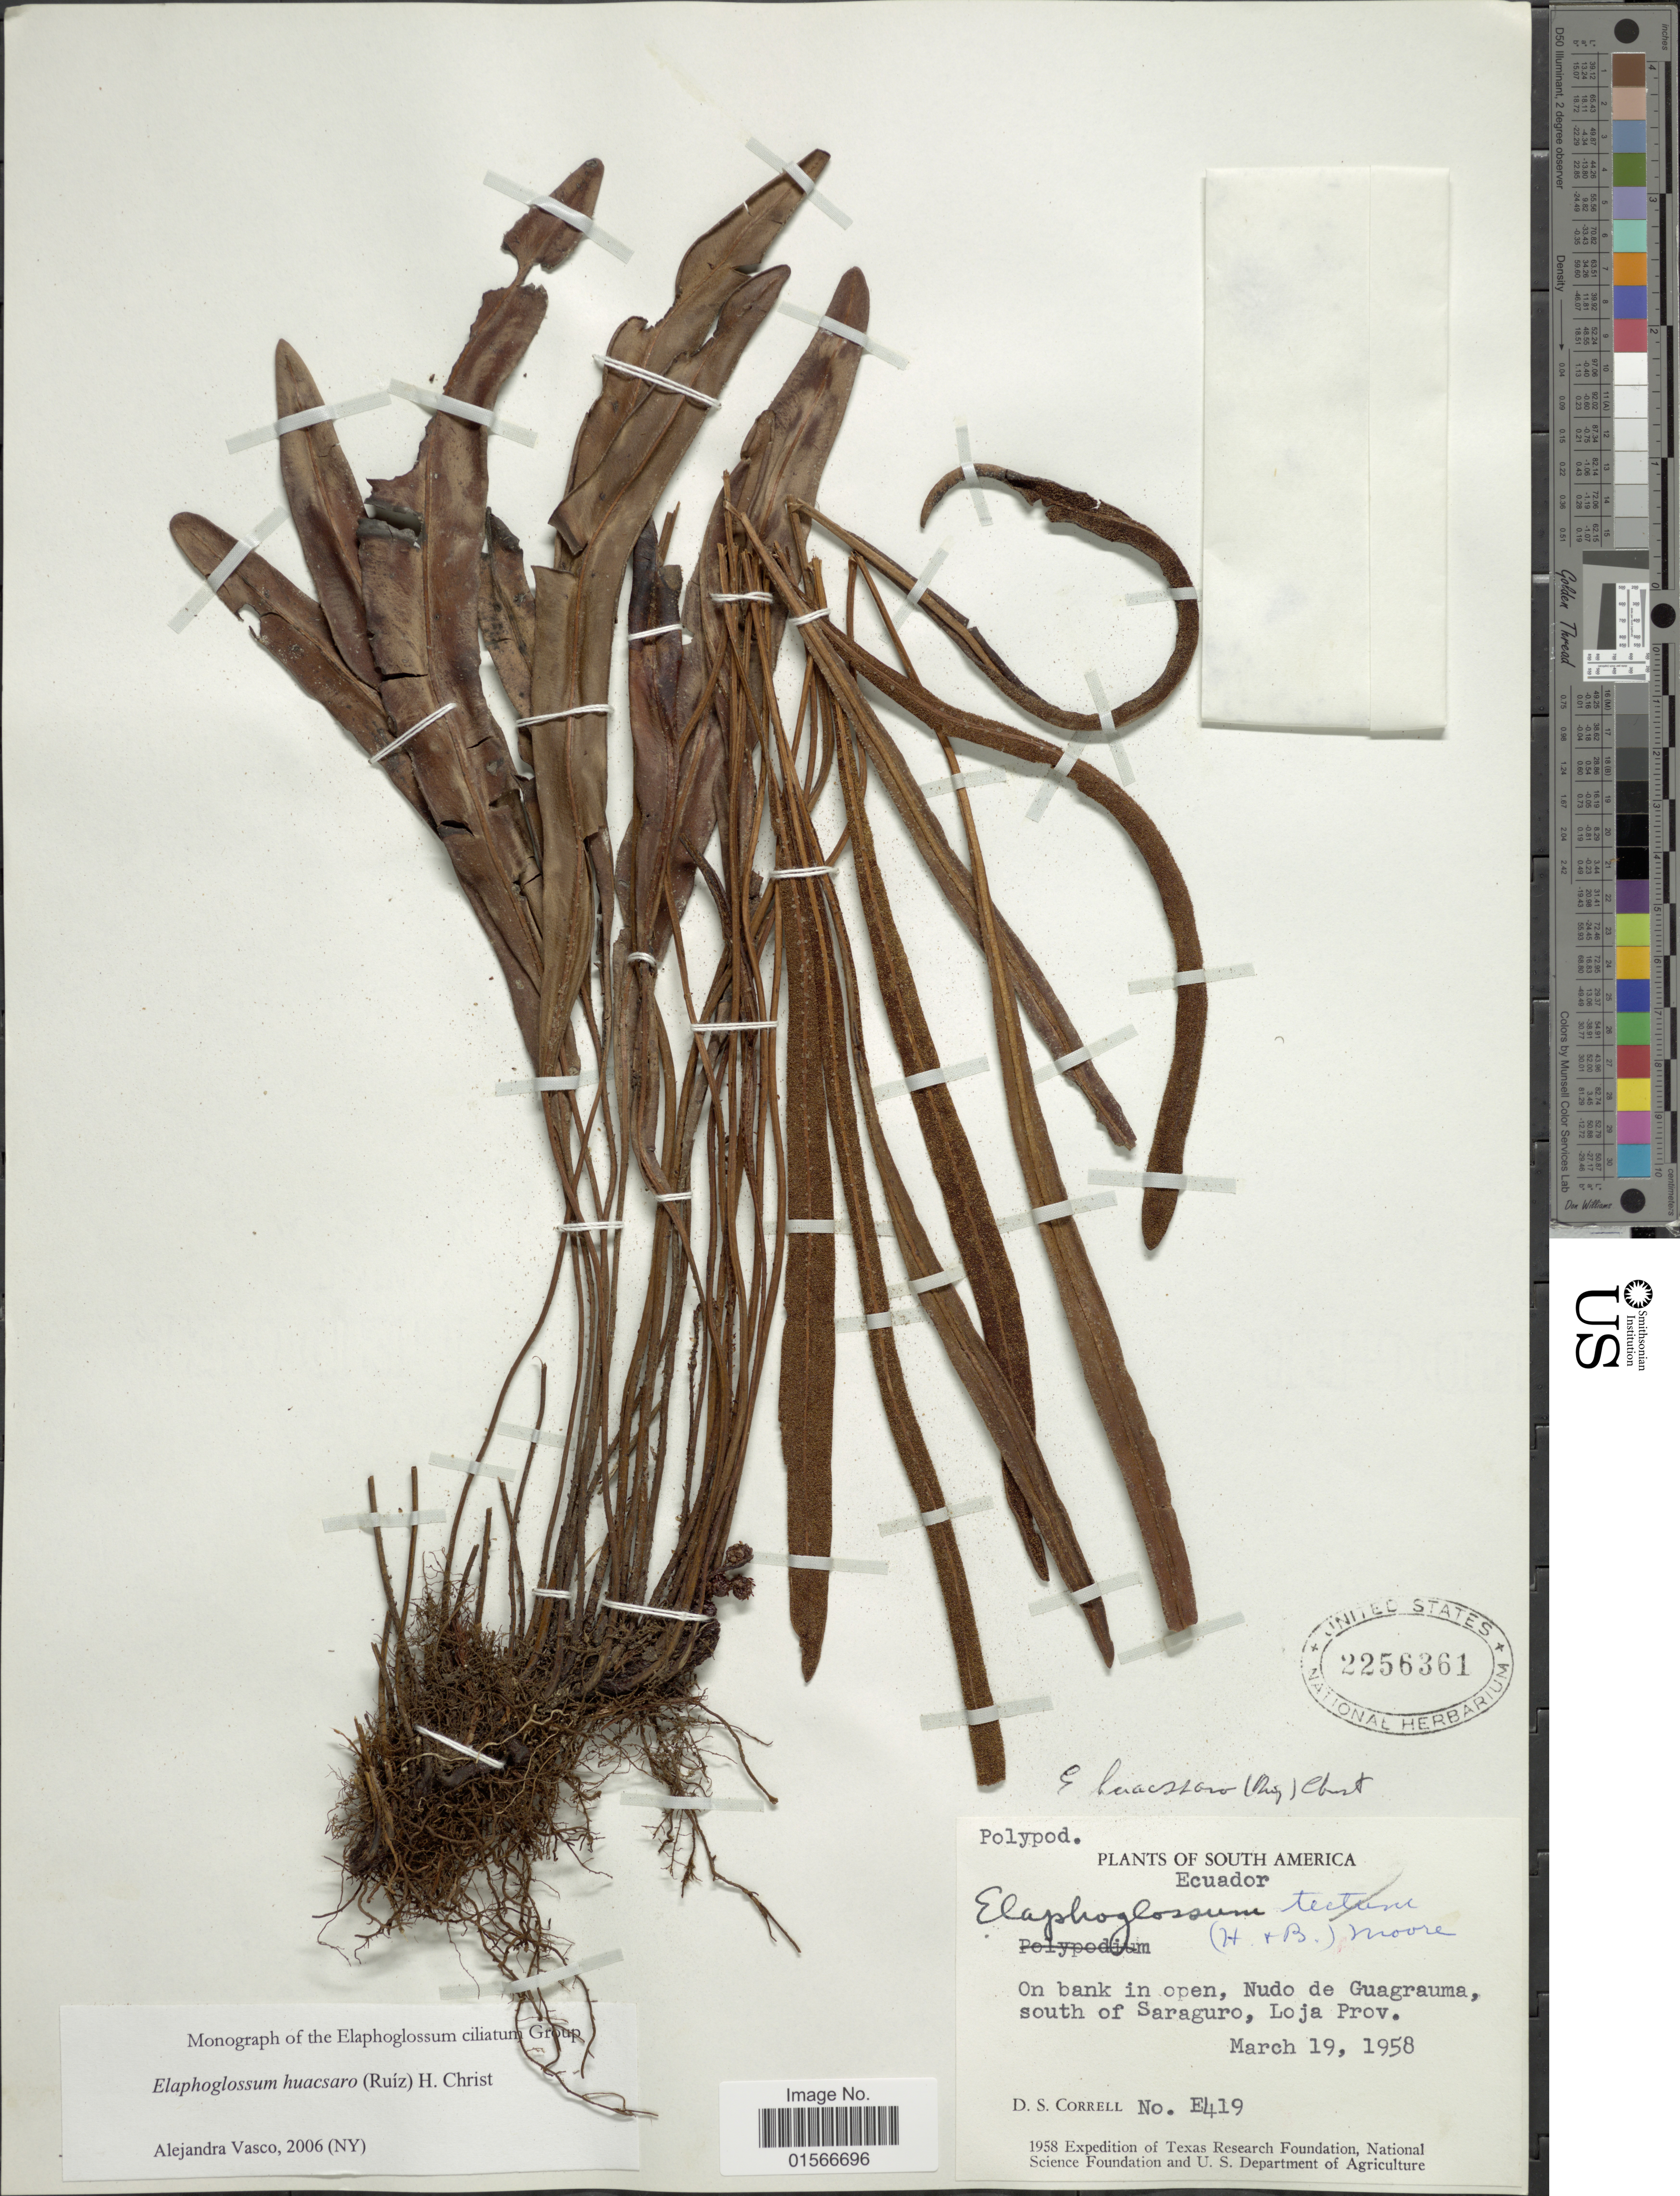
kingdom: Plantae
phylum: Tracheophyta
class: Polypodiopsida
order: Polypodiales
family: Dryopteridaceae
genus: Elaphoglossum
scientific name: Elaphoglossum huacsaro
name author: (Ruiz) Christ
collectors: D. S. Correll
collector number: E419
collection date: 1958-03-19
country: Ecuador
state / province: Loja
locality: On bank in open, Nudo de Guagrauma, south of Saraguro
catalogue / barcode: US 2256361